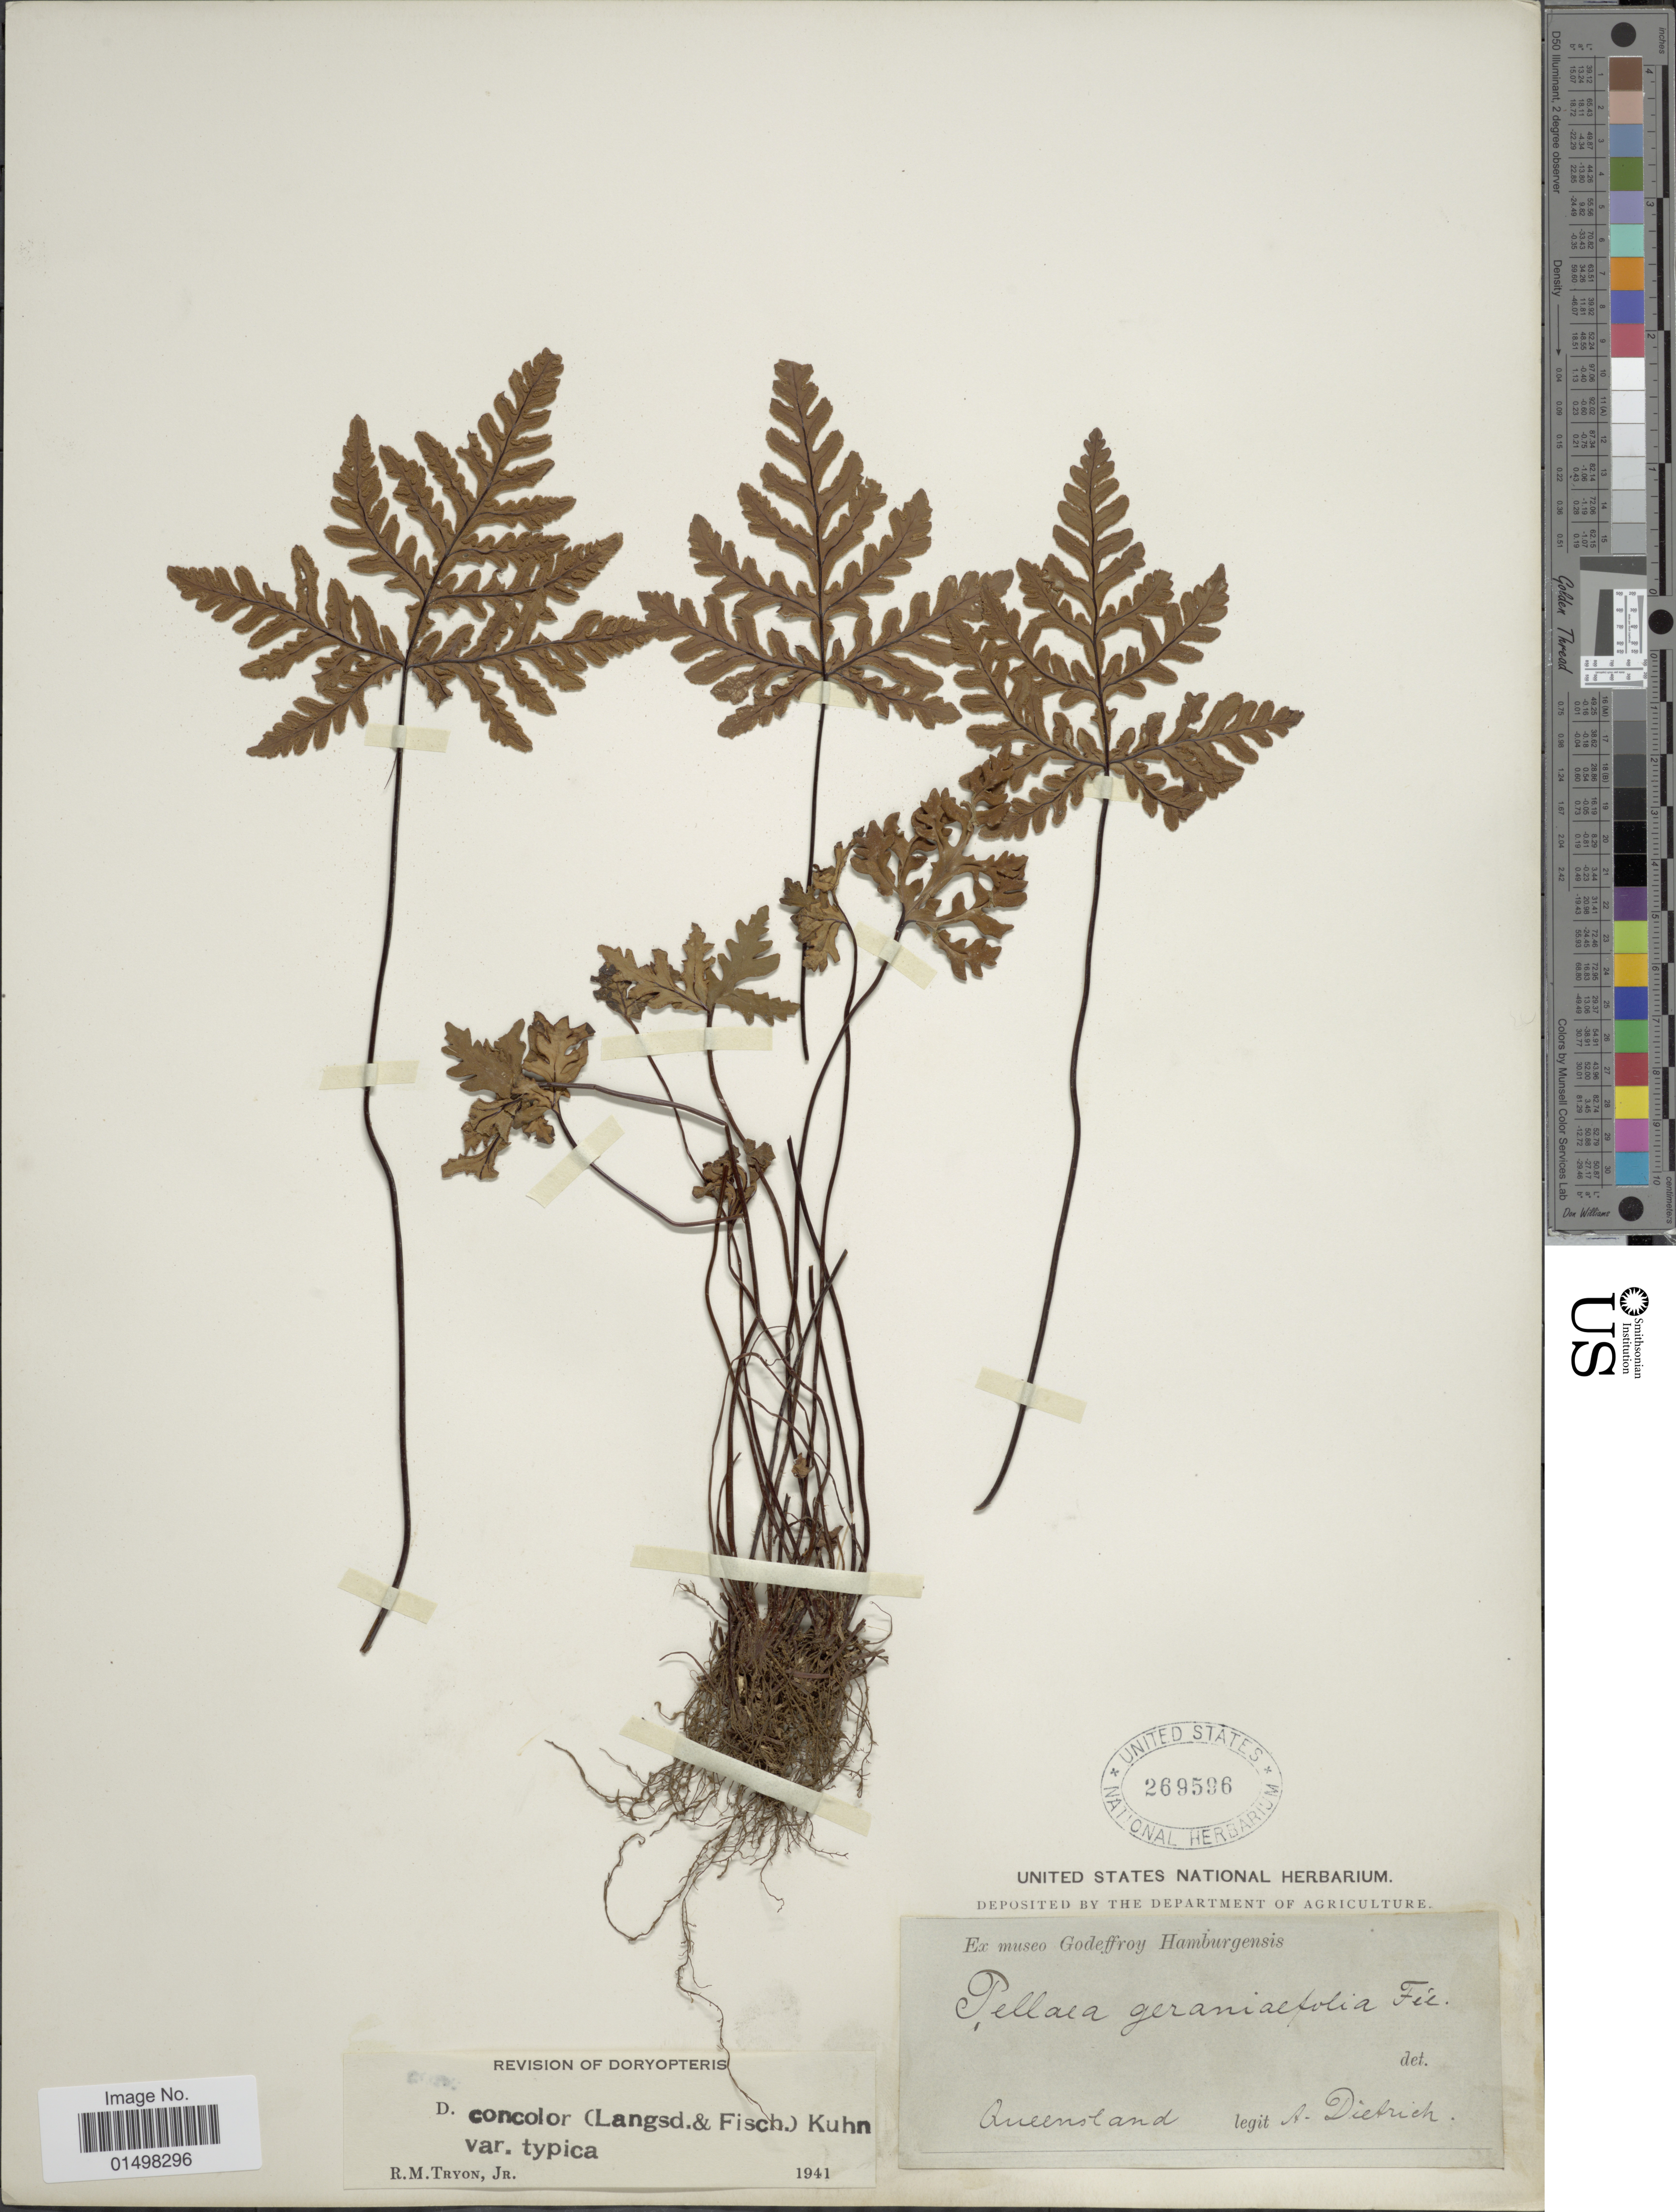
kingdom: Plantae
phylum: Tracheophyta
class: Polypodiopsida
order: Polypodiales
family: Pteridaceae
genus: Doryopteris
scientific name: Doryopteris concolor var. concolor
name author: (Langsd. & Fisch.) Kuhn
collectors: A. Dietrich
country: Australia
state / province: Queensland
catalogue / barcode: US 269596